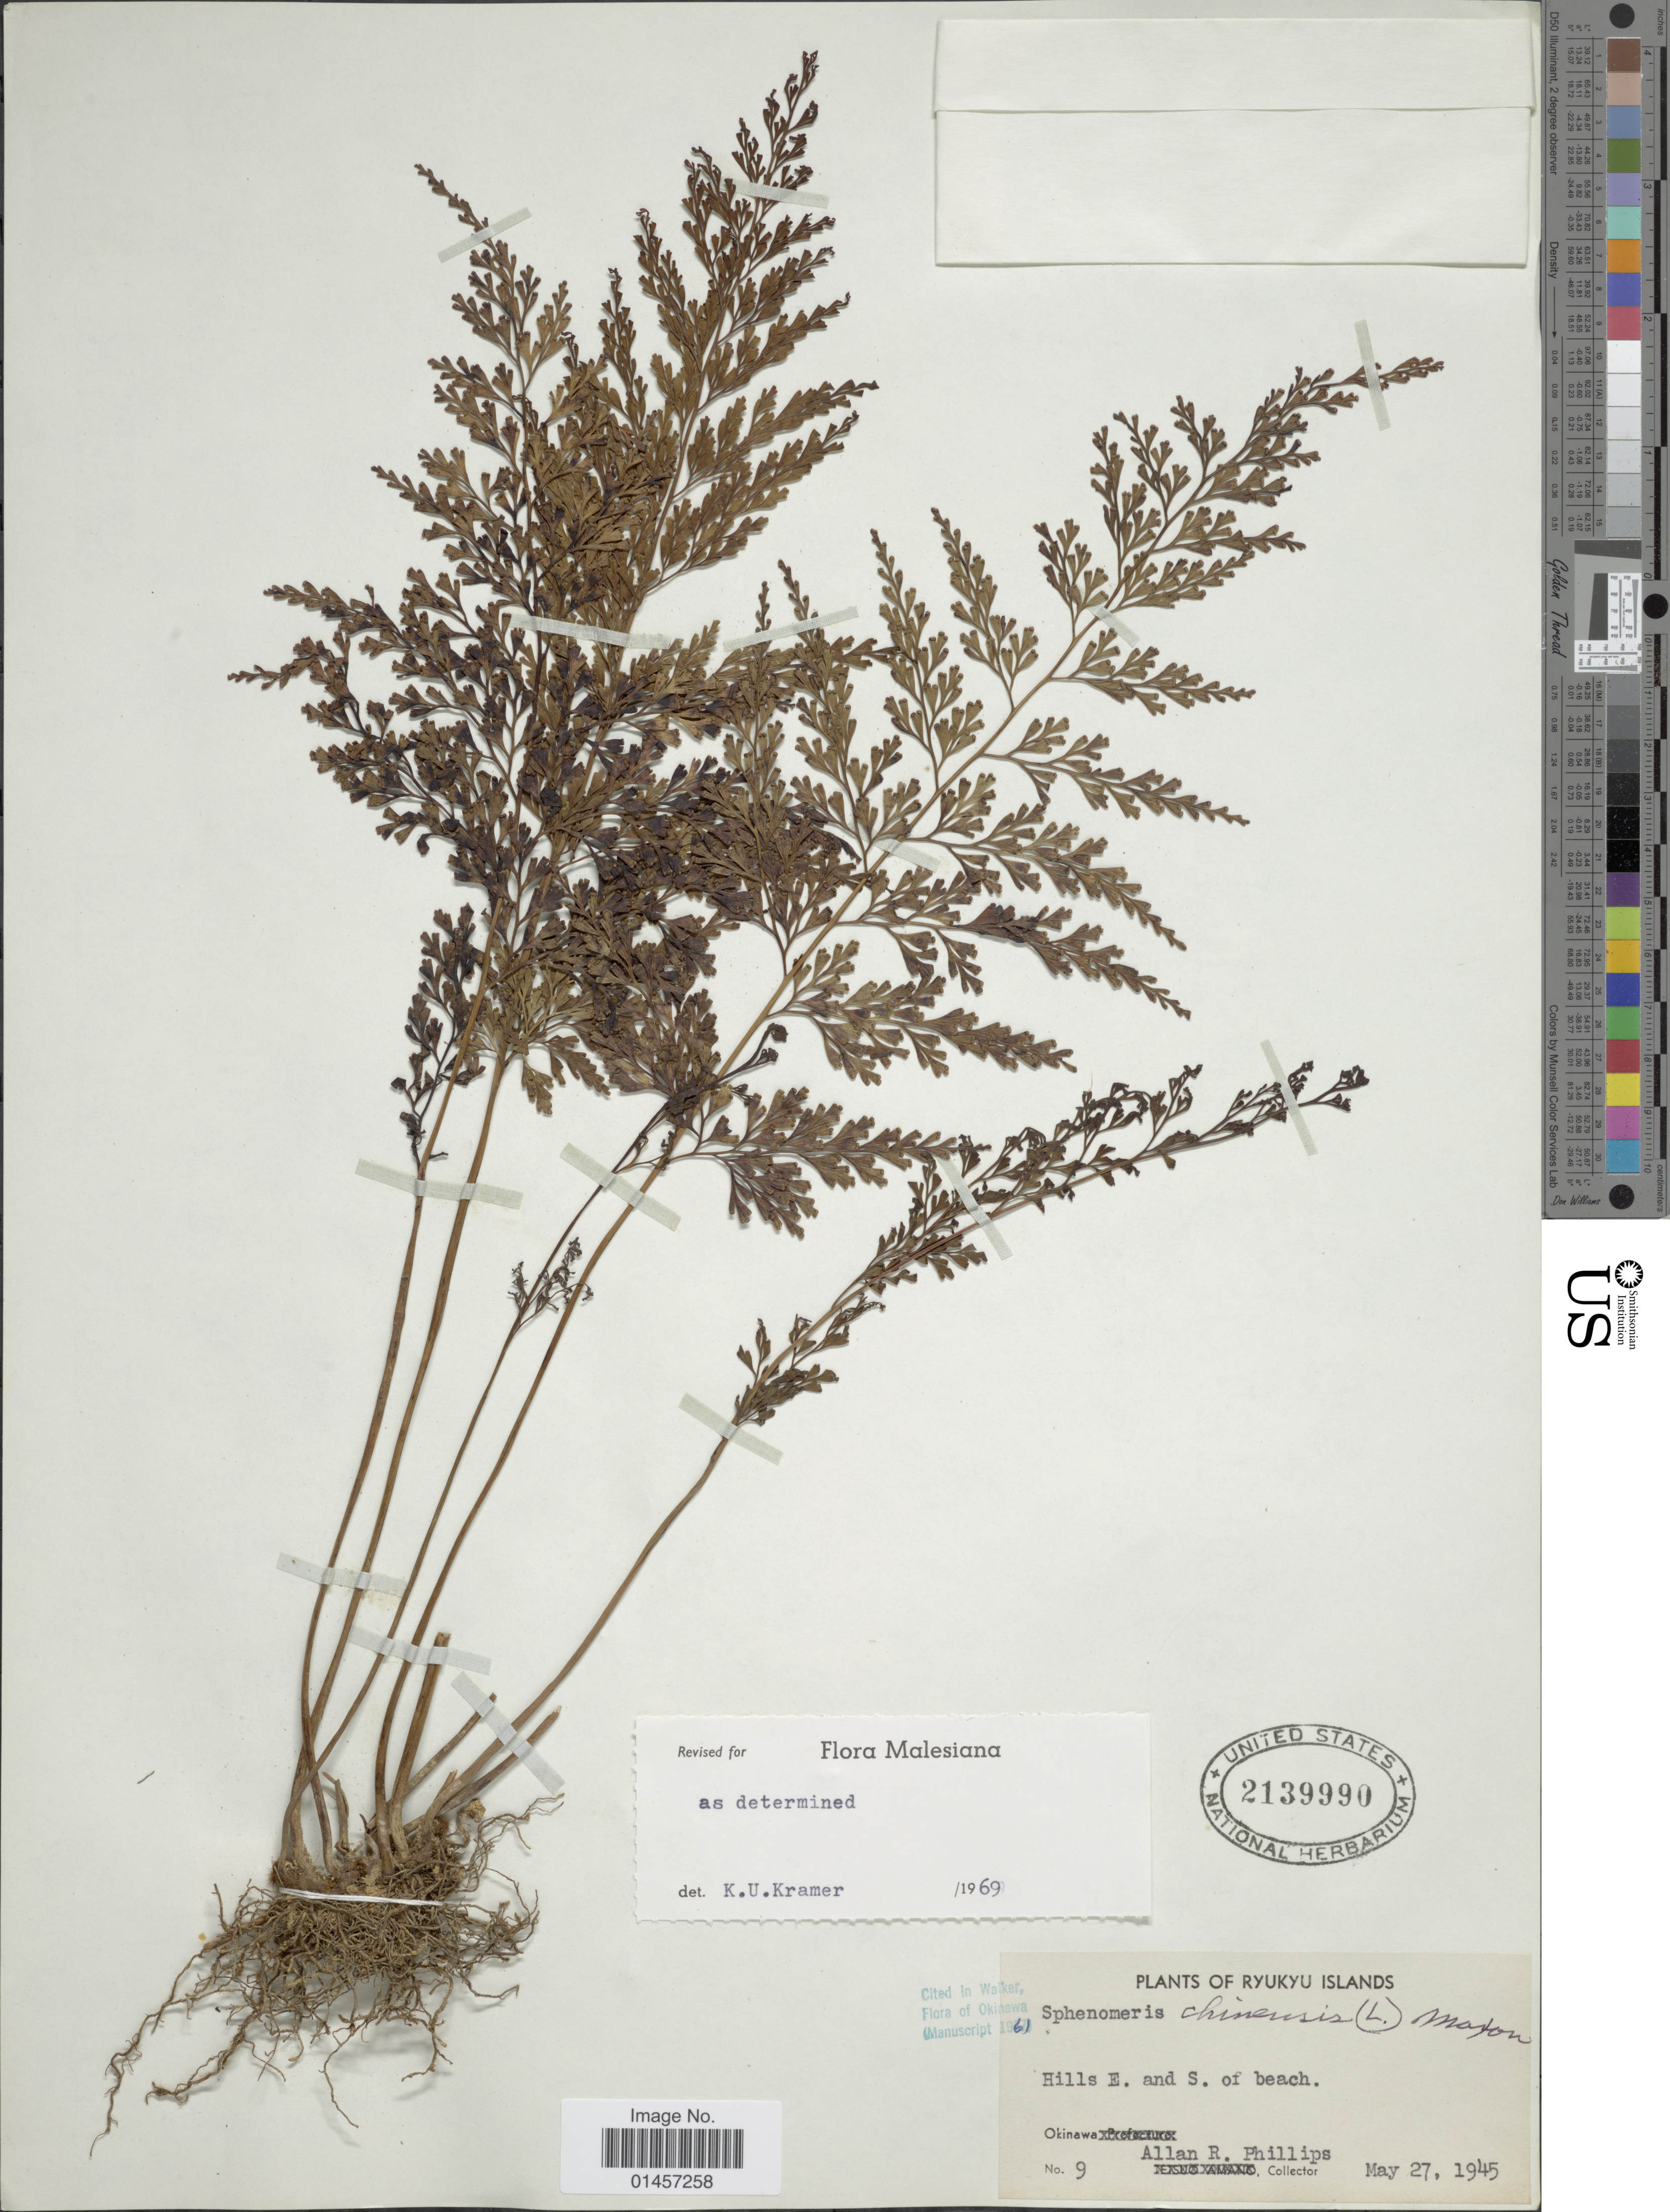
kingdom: Plantae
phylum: Tracheophyta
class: Polypodiopsida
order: Polypodiales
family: Lindsaeaceae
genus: Sphenomeris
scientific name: Sphenomeris chinensis var. chinensis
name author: (L.) Maxon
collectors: A. R. Phillips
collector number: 9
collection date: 1945-05-27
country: Japan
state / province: Okinawa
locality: Ryukyu Islands, Hills E. and S. of beach, Okinawa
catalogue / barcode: US 2139990